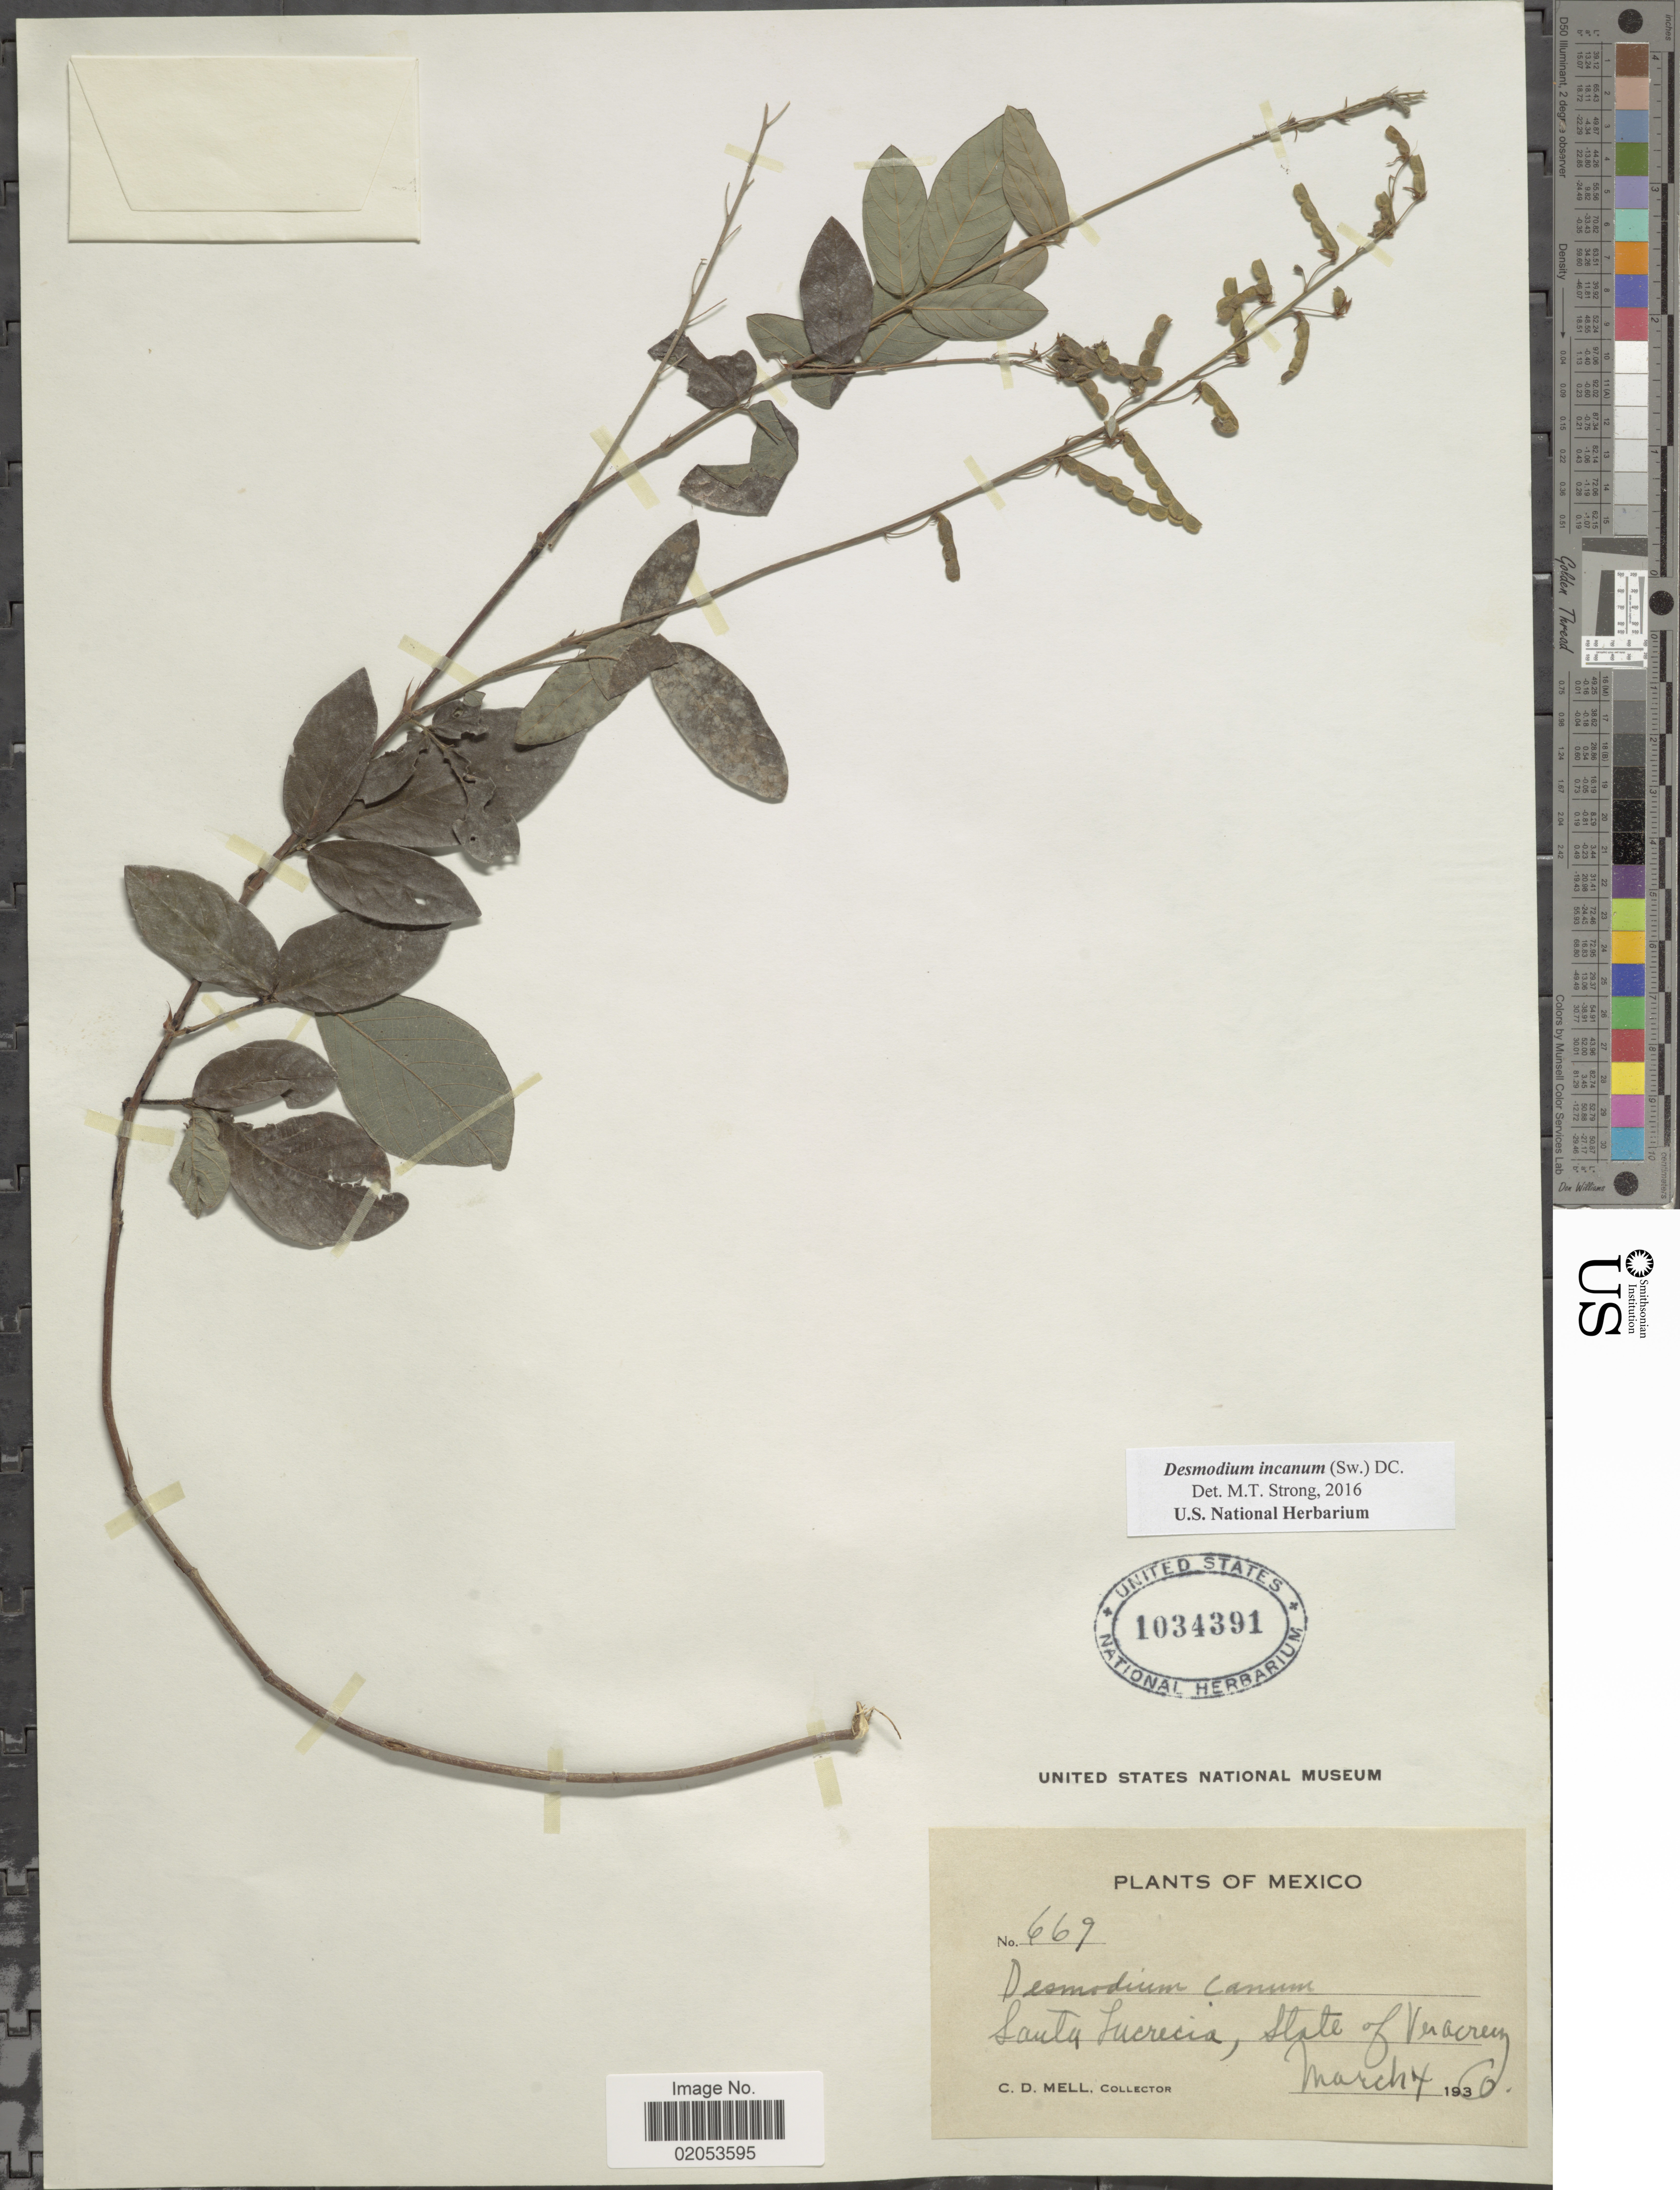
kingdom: Plantae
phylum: Tracheophyta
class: Magnoliopsida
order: Fabales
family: Fabaceae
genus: Desmodium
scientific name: Desmodium incanum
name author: (Sw.) DC.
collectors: C. D. Mell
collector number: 669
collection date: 1930-09-04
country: Mexico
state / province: Veracruz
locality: Santa Lucrecia, State of Veracruz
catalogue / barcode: US 1034391